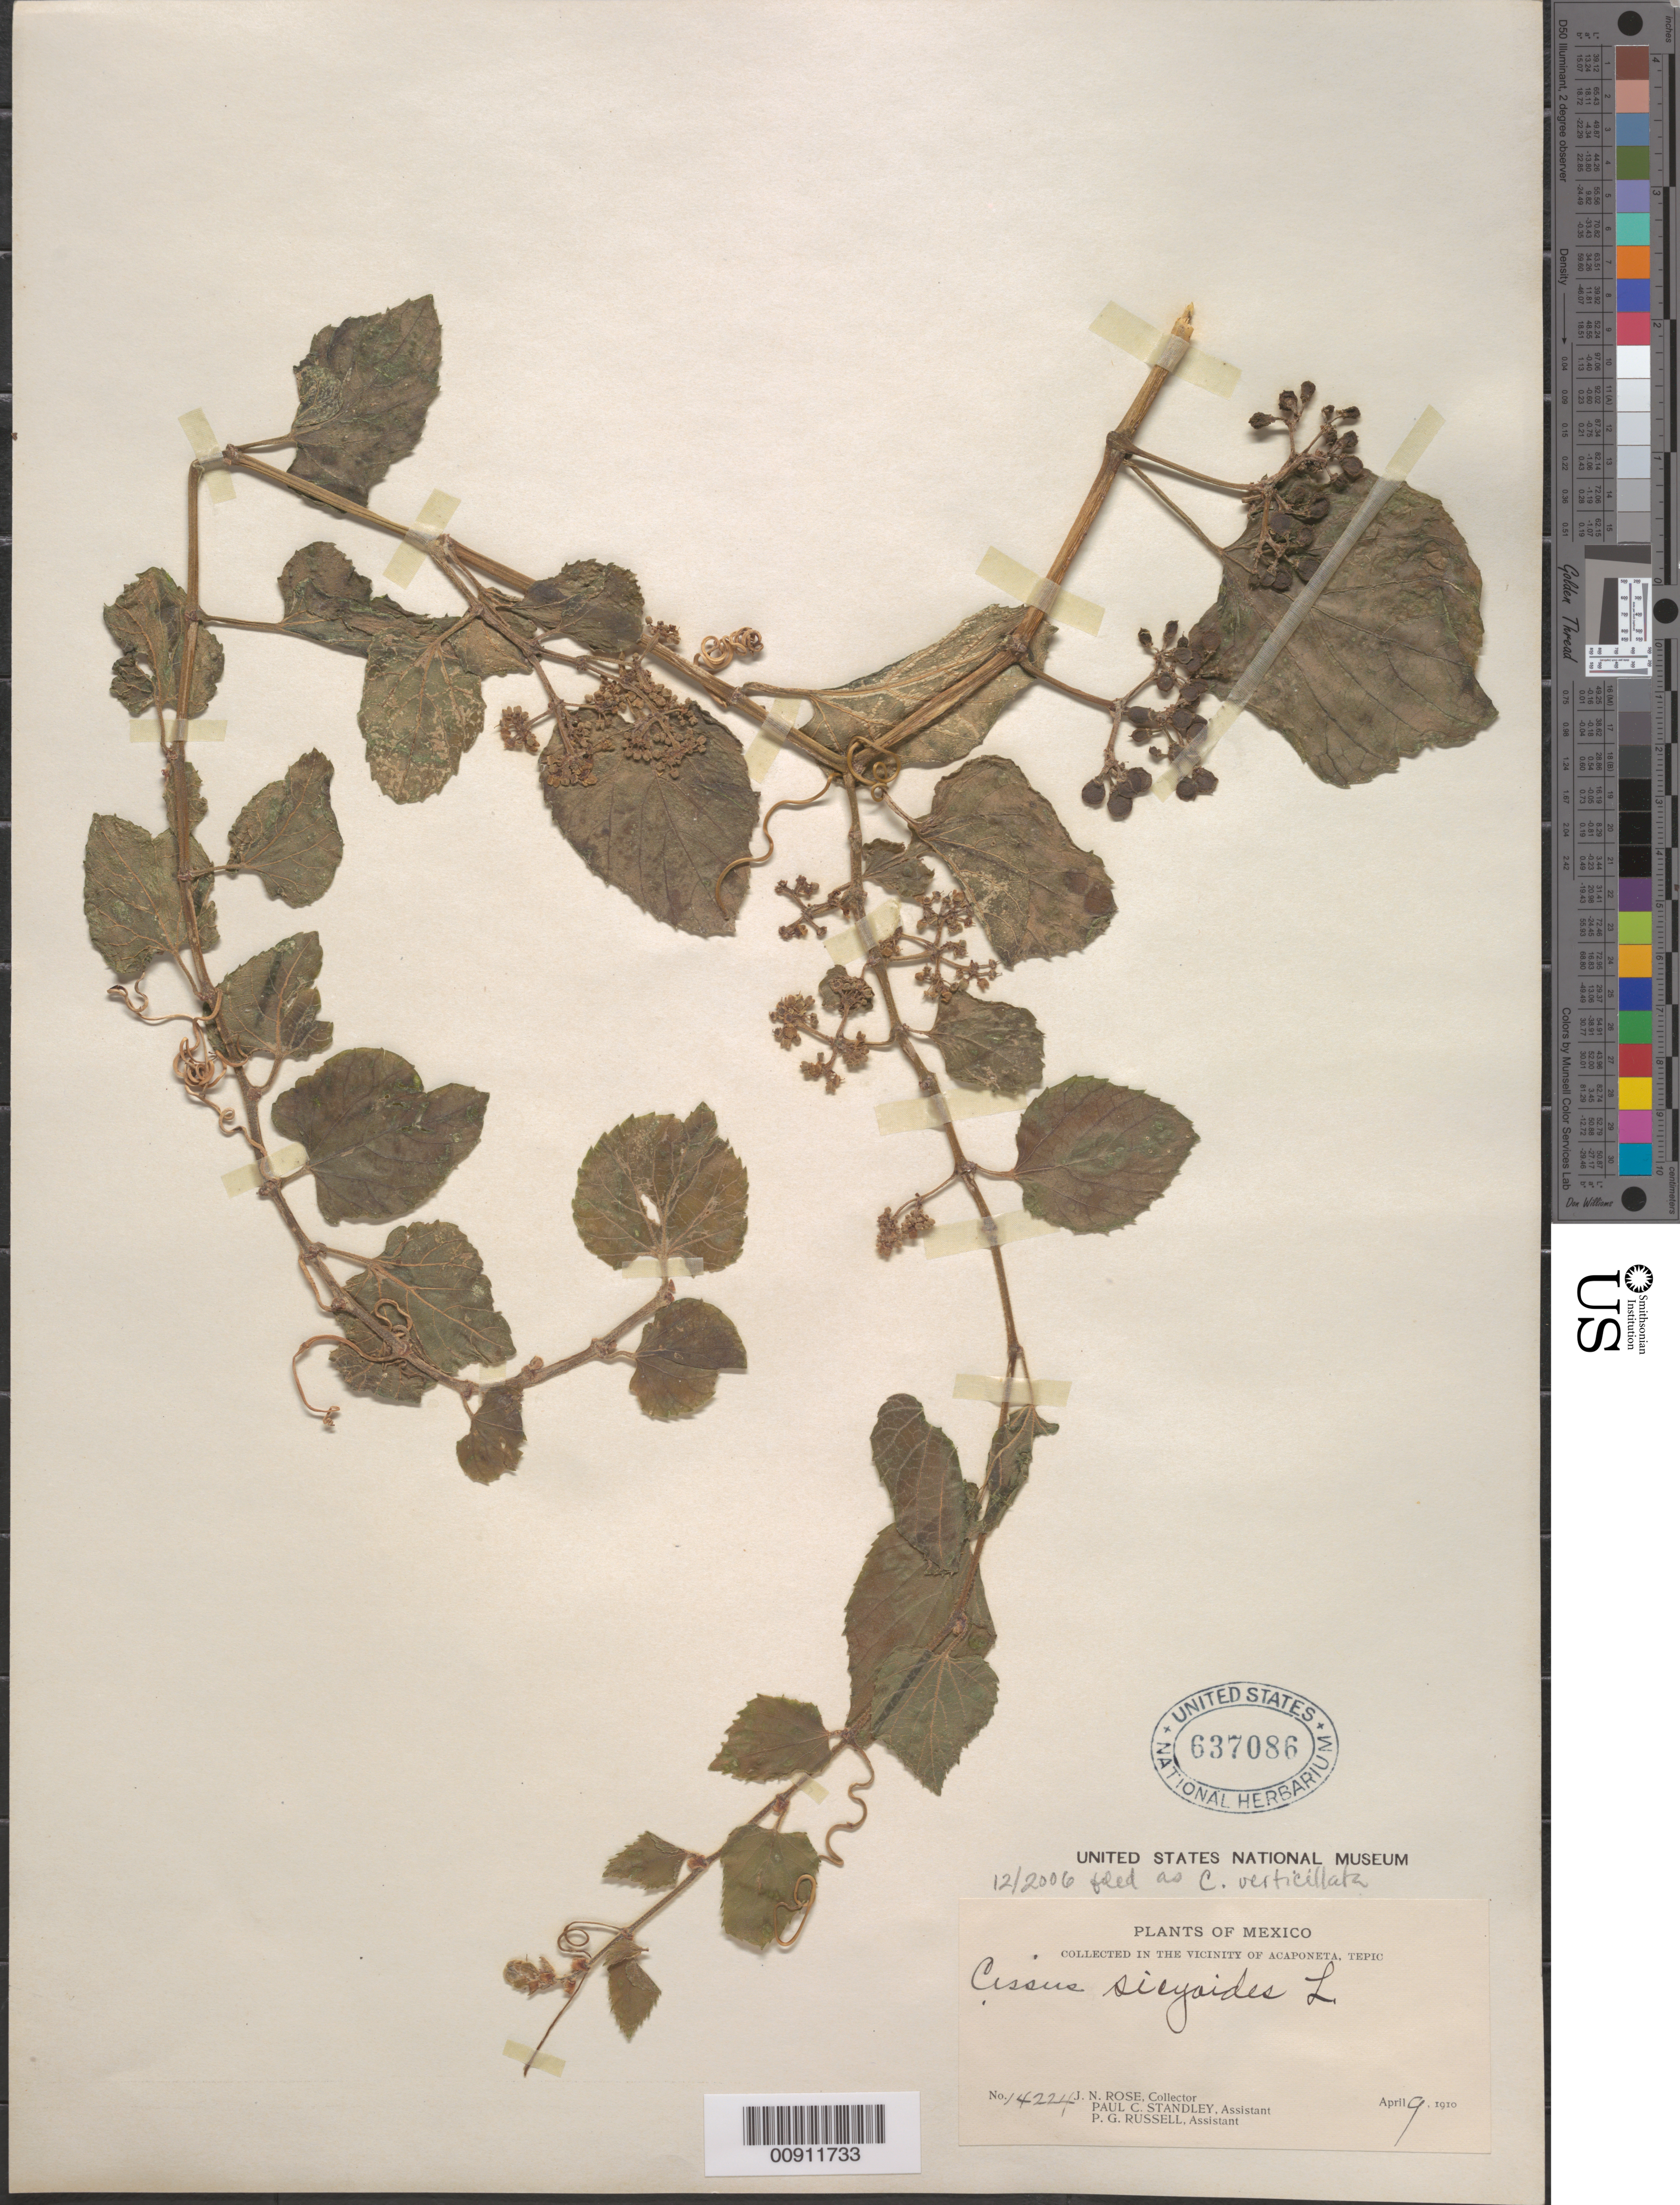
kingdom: Plantae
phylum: Tracheophyta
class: Magnoliopsida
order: Vitales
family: Vitaceae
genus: Cissus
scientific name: Cissus verticillata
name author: (L.) Nicolson & C.E. Jarvis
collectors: J. N. Rose, P. C. Standley & P. G. Russell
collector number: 14224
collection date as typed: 09 Apr 1910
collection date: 1910-04-09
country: Mexico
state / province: Nayarit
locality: Vicinity of Acaponeta, Tepic.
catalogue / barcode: US 637086